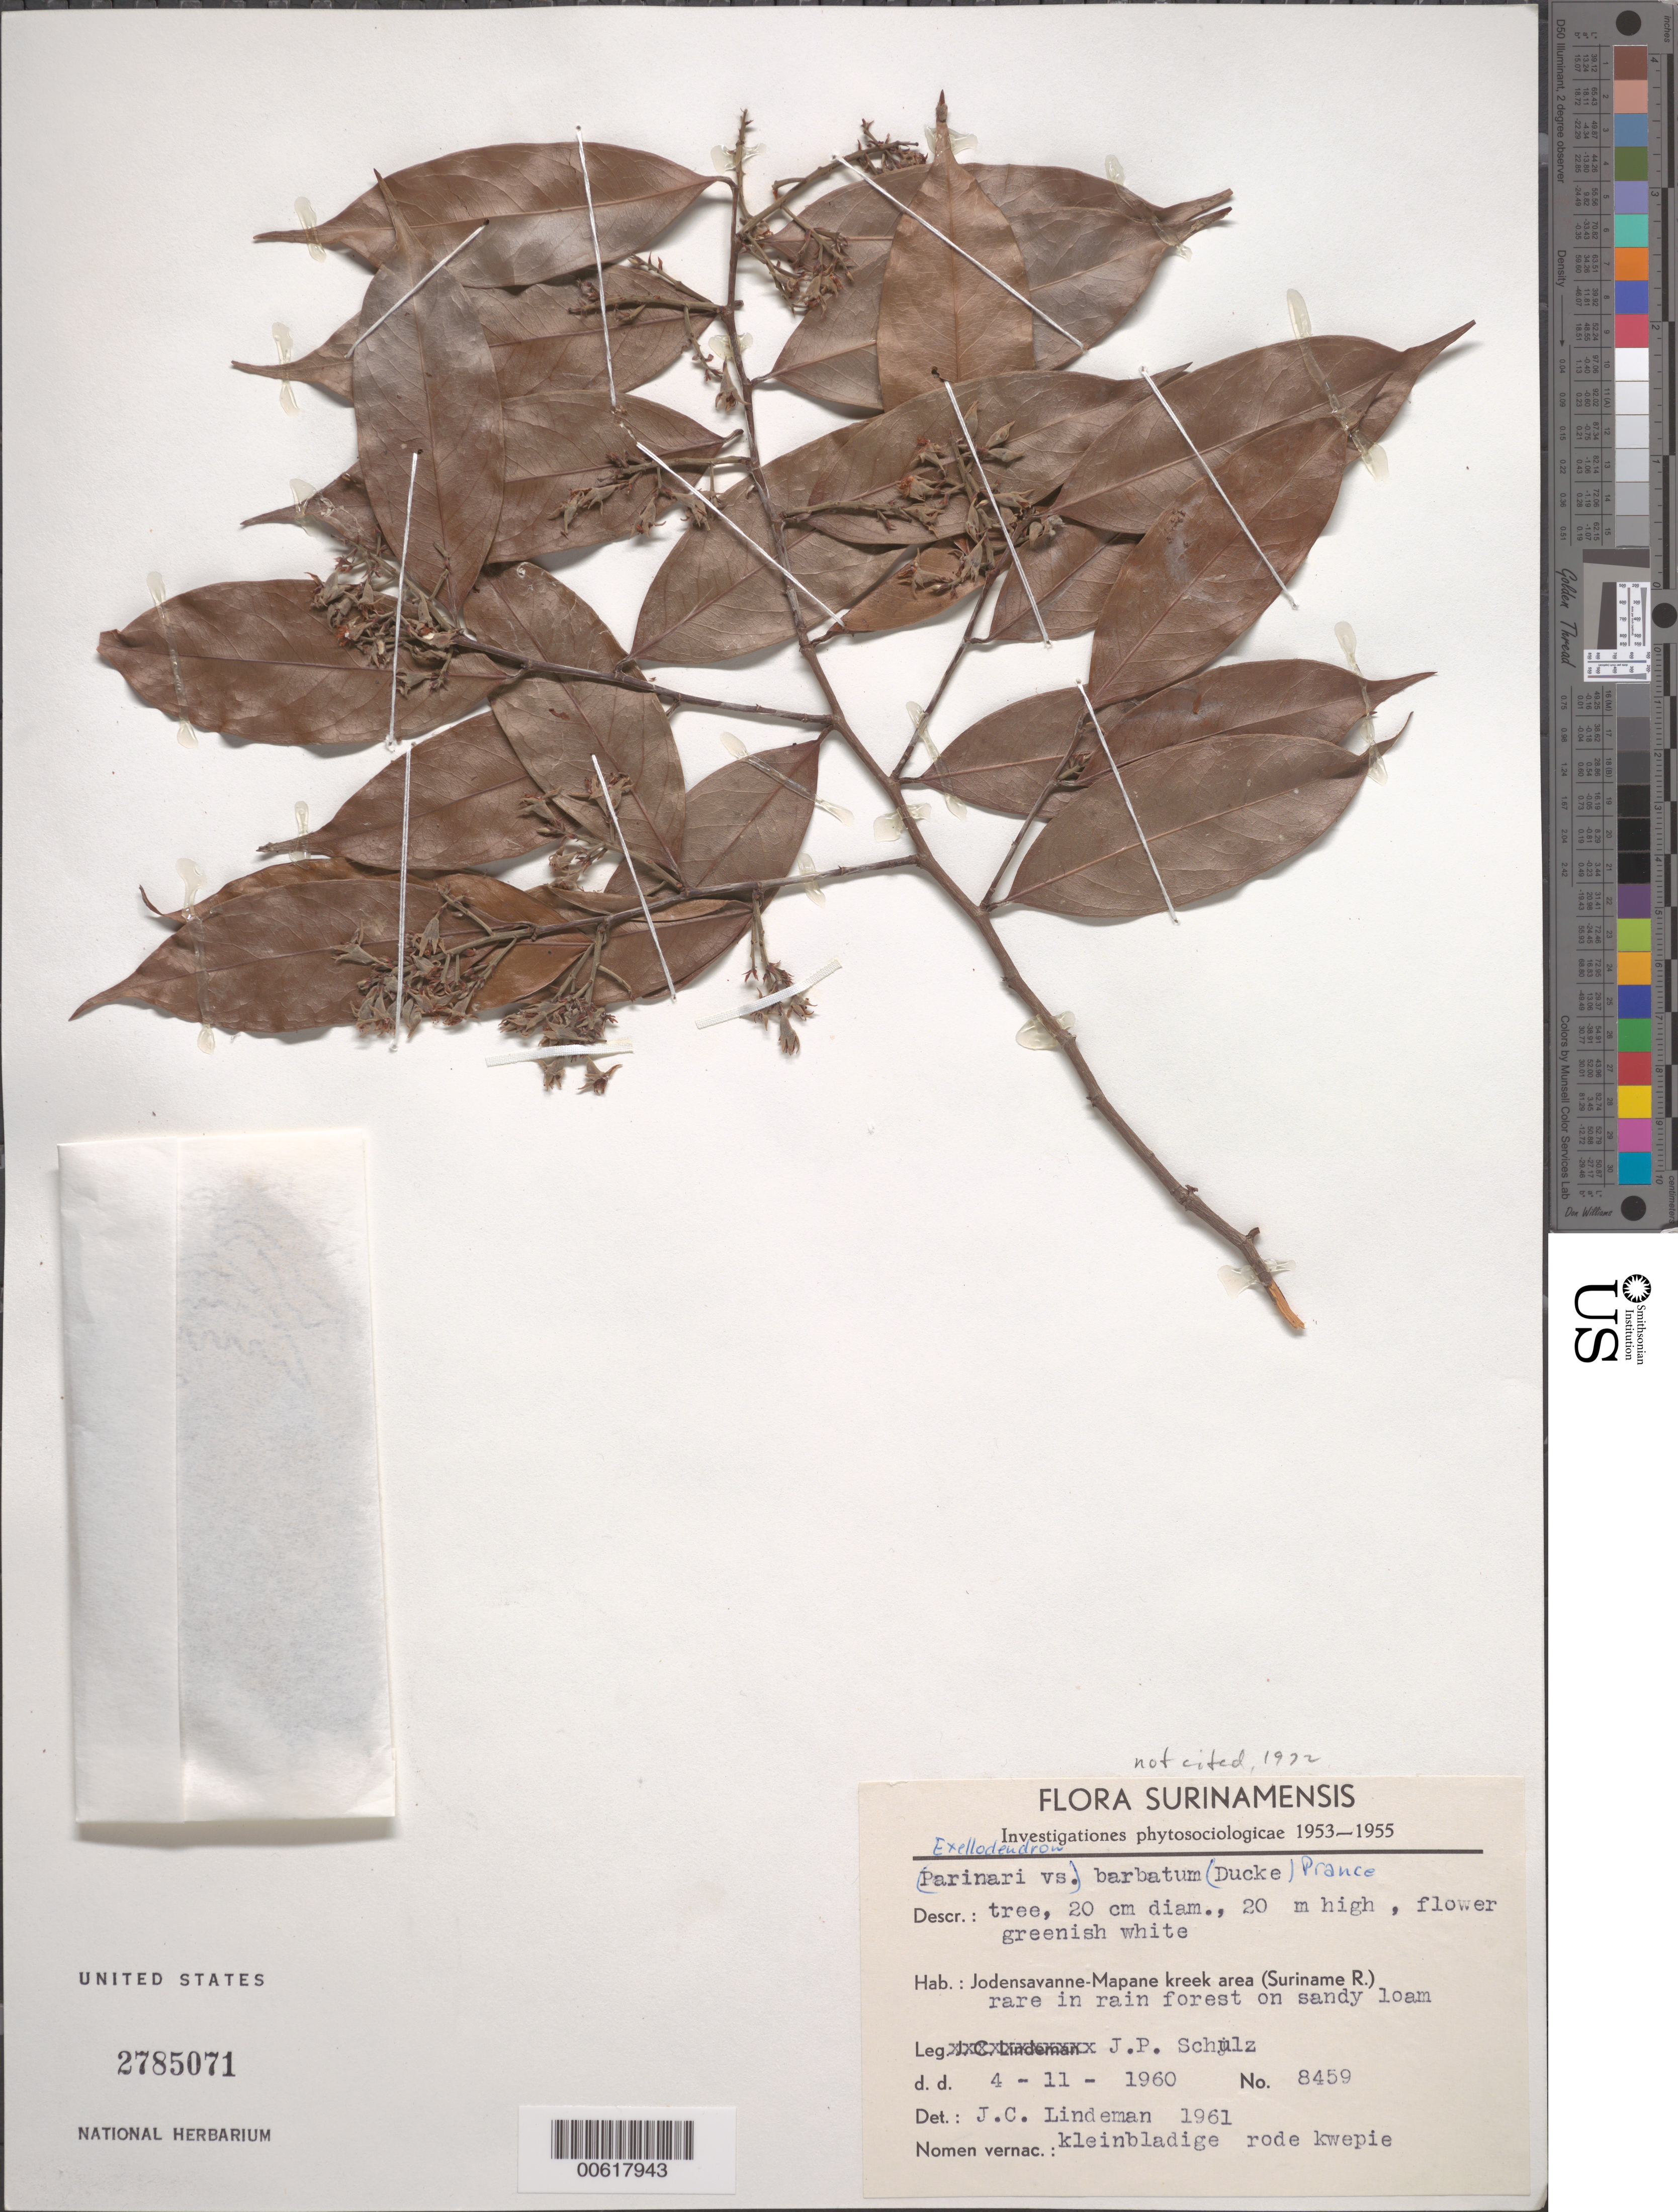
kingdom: Plantae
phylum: Tracheophyta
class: Magnoliopsida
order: Malpighiales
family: Chrysobalanaceae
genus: Exellodendron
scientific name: Exellodendron barbatum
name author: (Ducke) Prance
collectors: J. P. Schulz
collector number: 8459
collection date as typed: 4-Nov-60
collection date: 1960-11-04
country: Suriname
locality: Jodensavanne-Mapane kreek area (SURINAMEe River)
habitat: Rin forest on sandy loam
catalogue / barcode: US 2785071